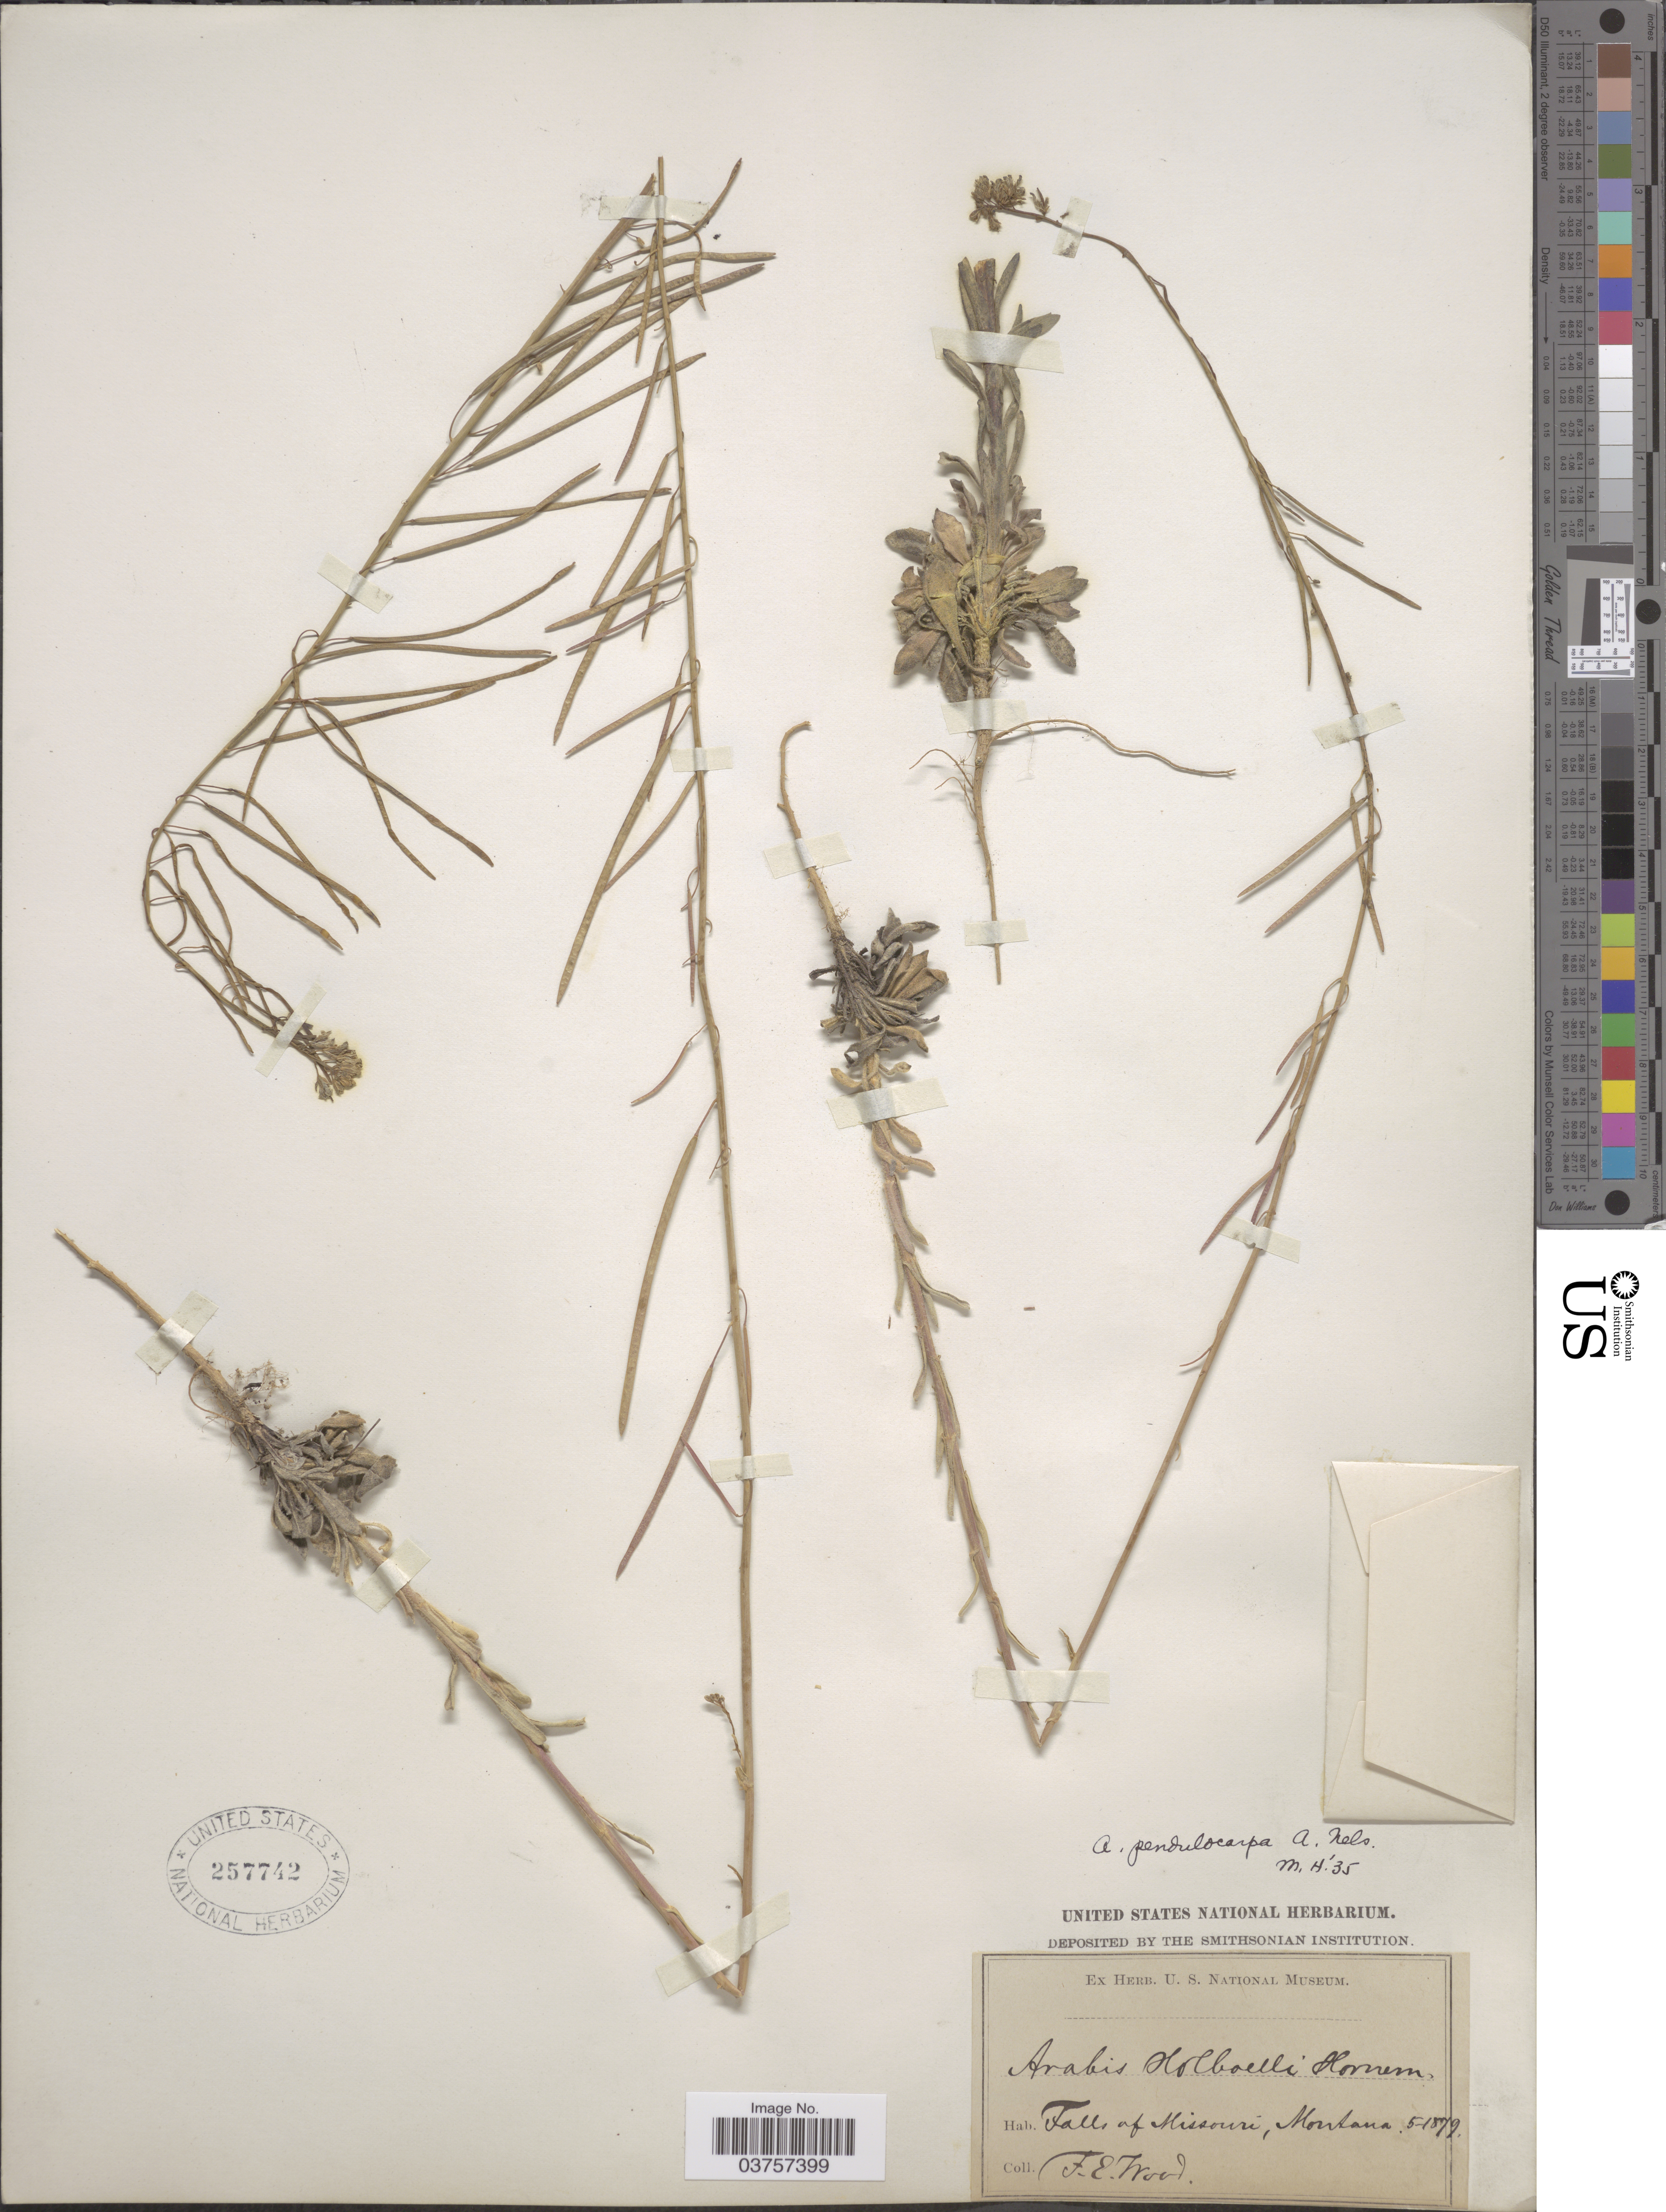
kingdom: Plantae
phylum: Tracheophyta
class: Magnoliopsida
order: Brassicales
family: Brassicaceae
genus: Arabis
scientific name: Arabis holboellii var. pendulocarpa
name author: (A. Nelson) Rollins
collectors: F. Wood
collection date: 1879-05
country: United States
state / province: Montana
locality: Falls of Missouri.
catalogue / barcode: US 257742